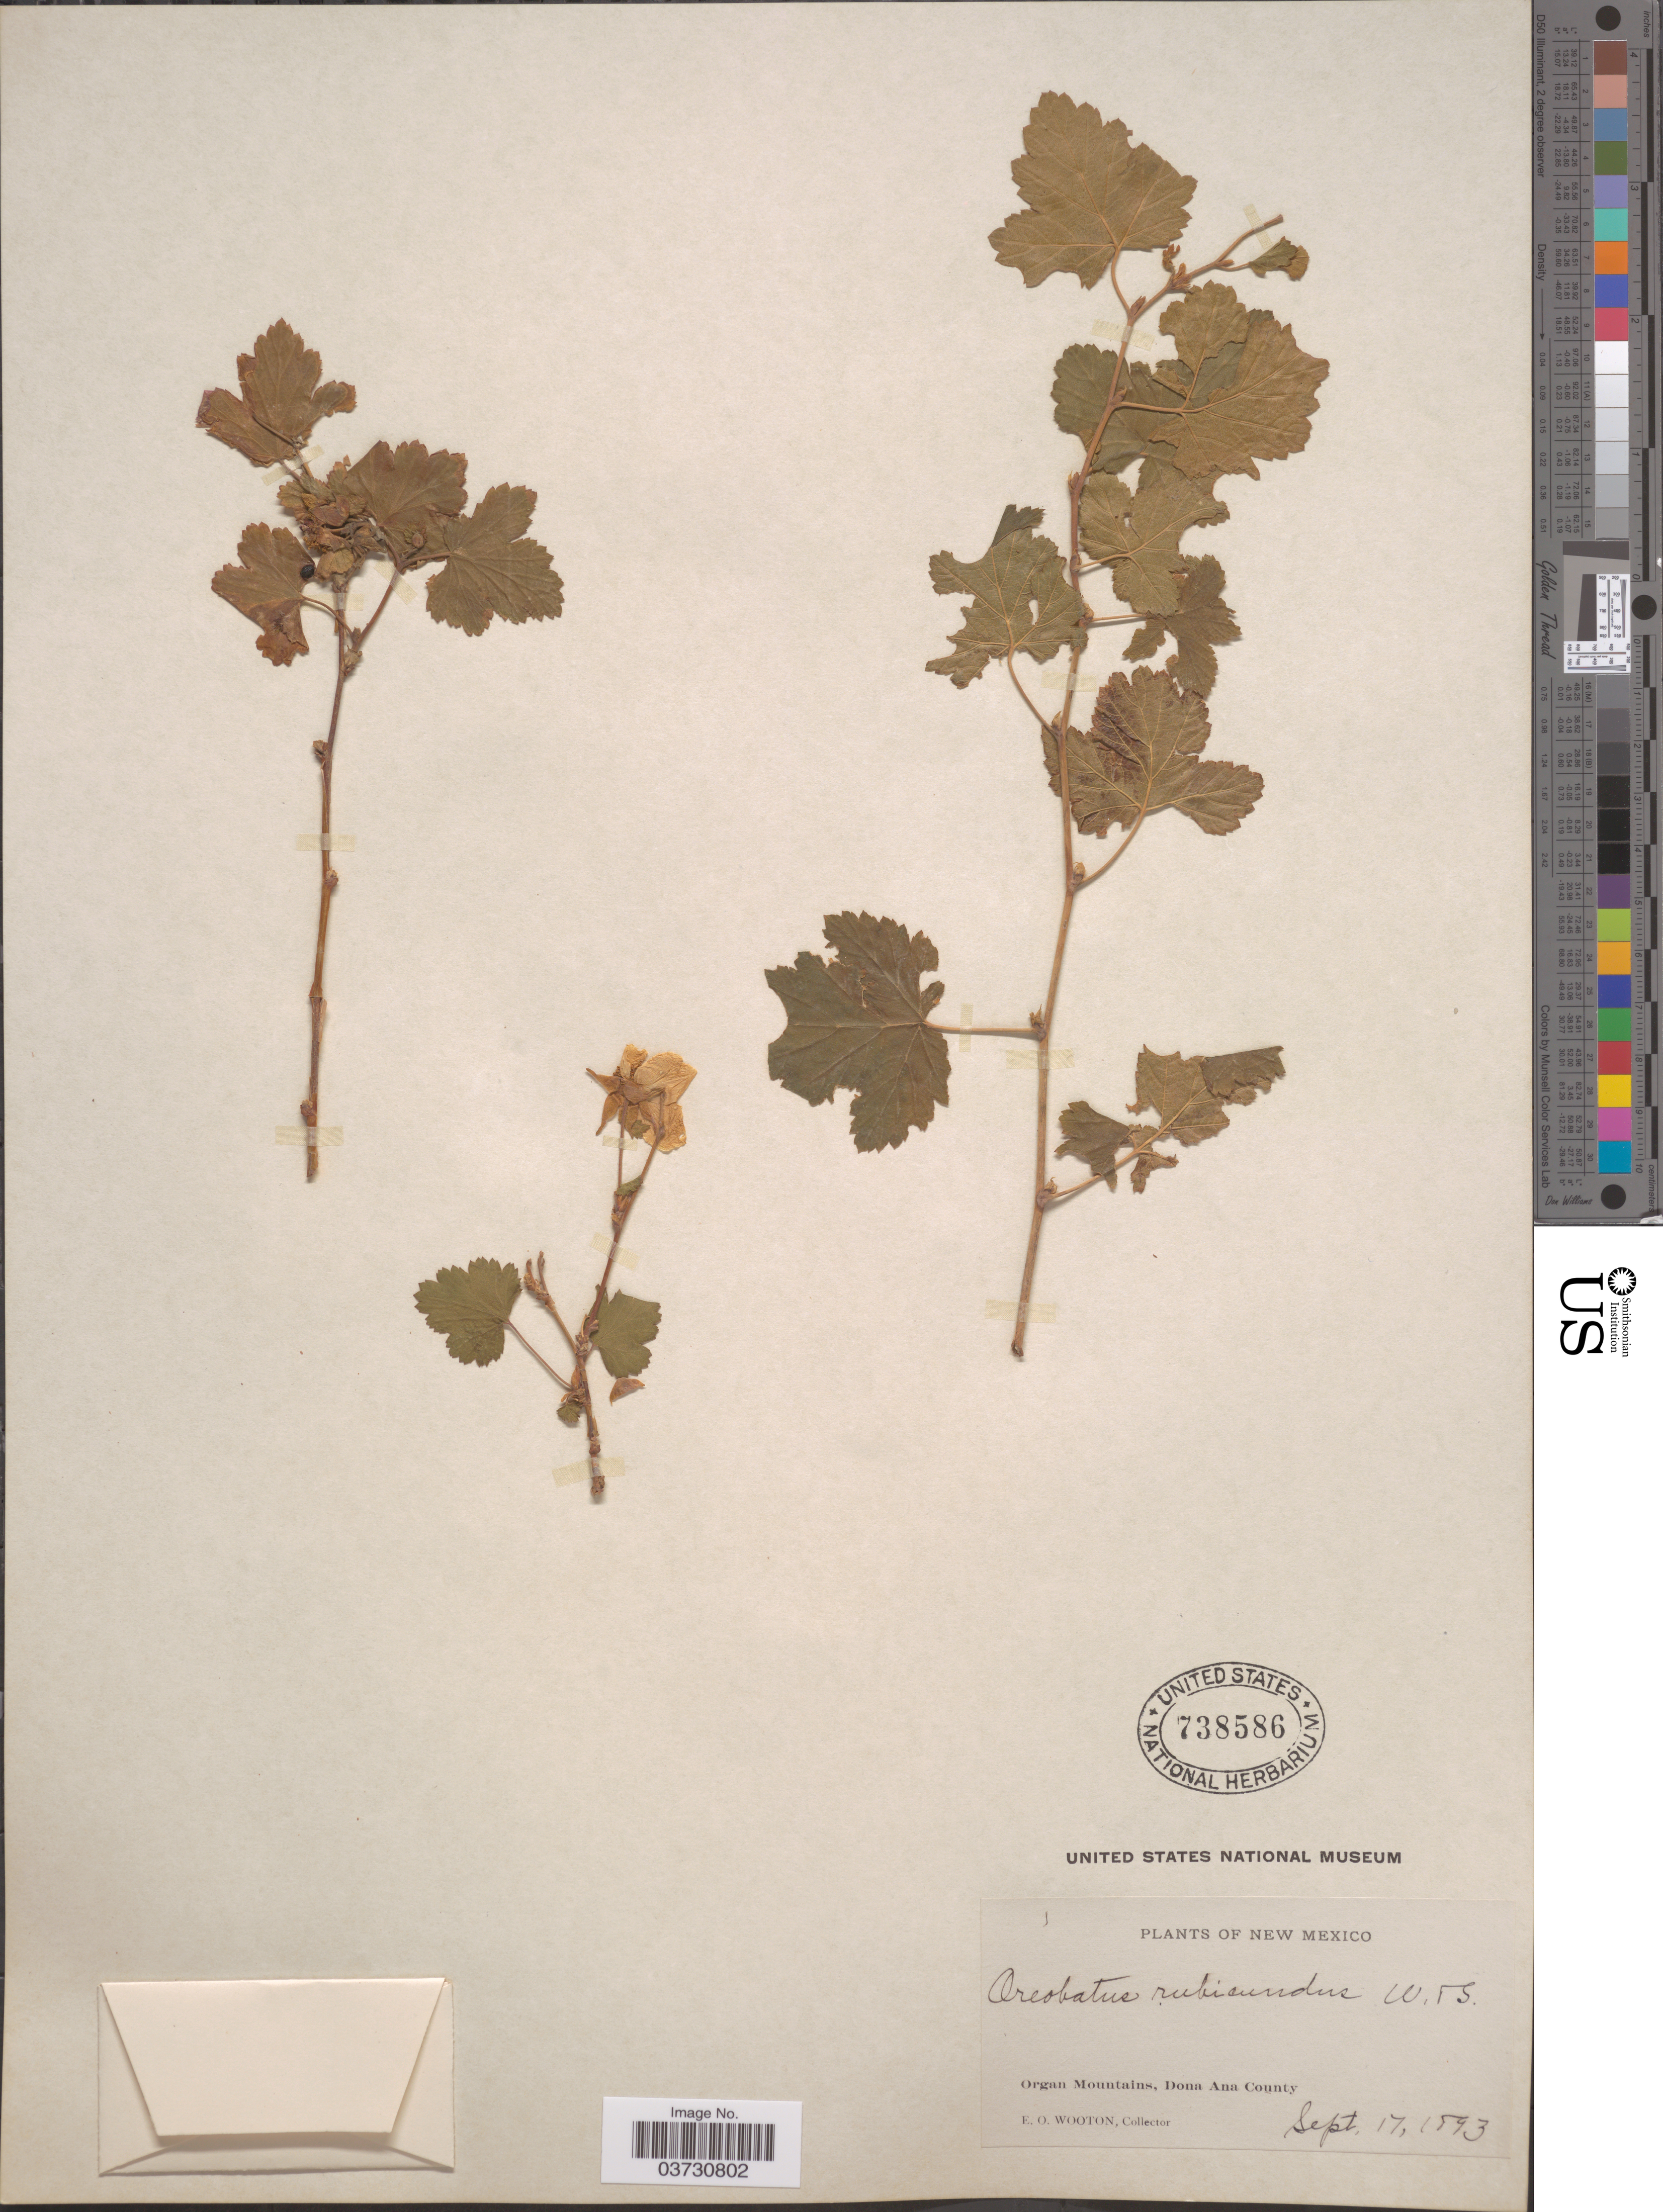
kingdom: Plantae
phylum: Tracheophyta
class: Magnoliopsida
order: Rosales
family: Rosaceae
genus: Rubus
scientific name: Rubus neomexicanus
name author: A. Gray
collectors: E. O. Wooton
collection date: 1893-09-17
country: United States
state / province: New Mexico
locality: Organ Mountains, Dona Ana County.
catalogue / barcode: US 738586